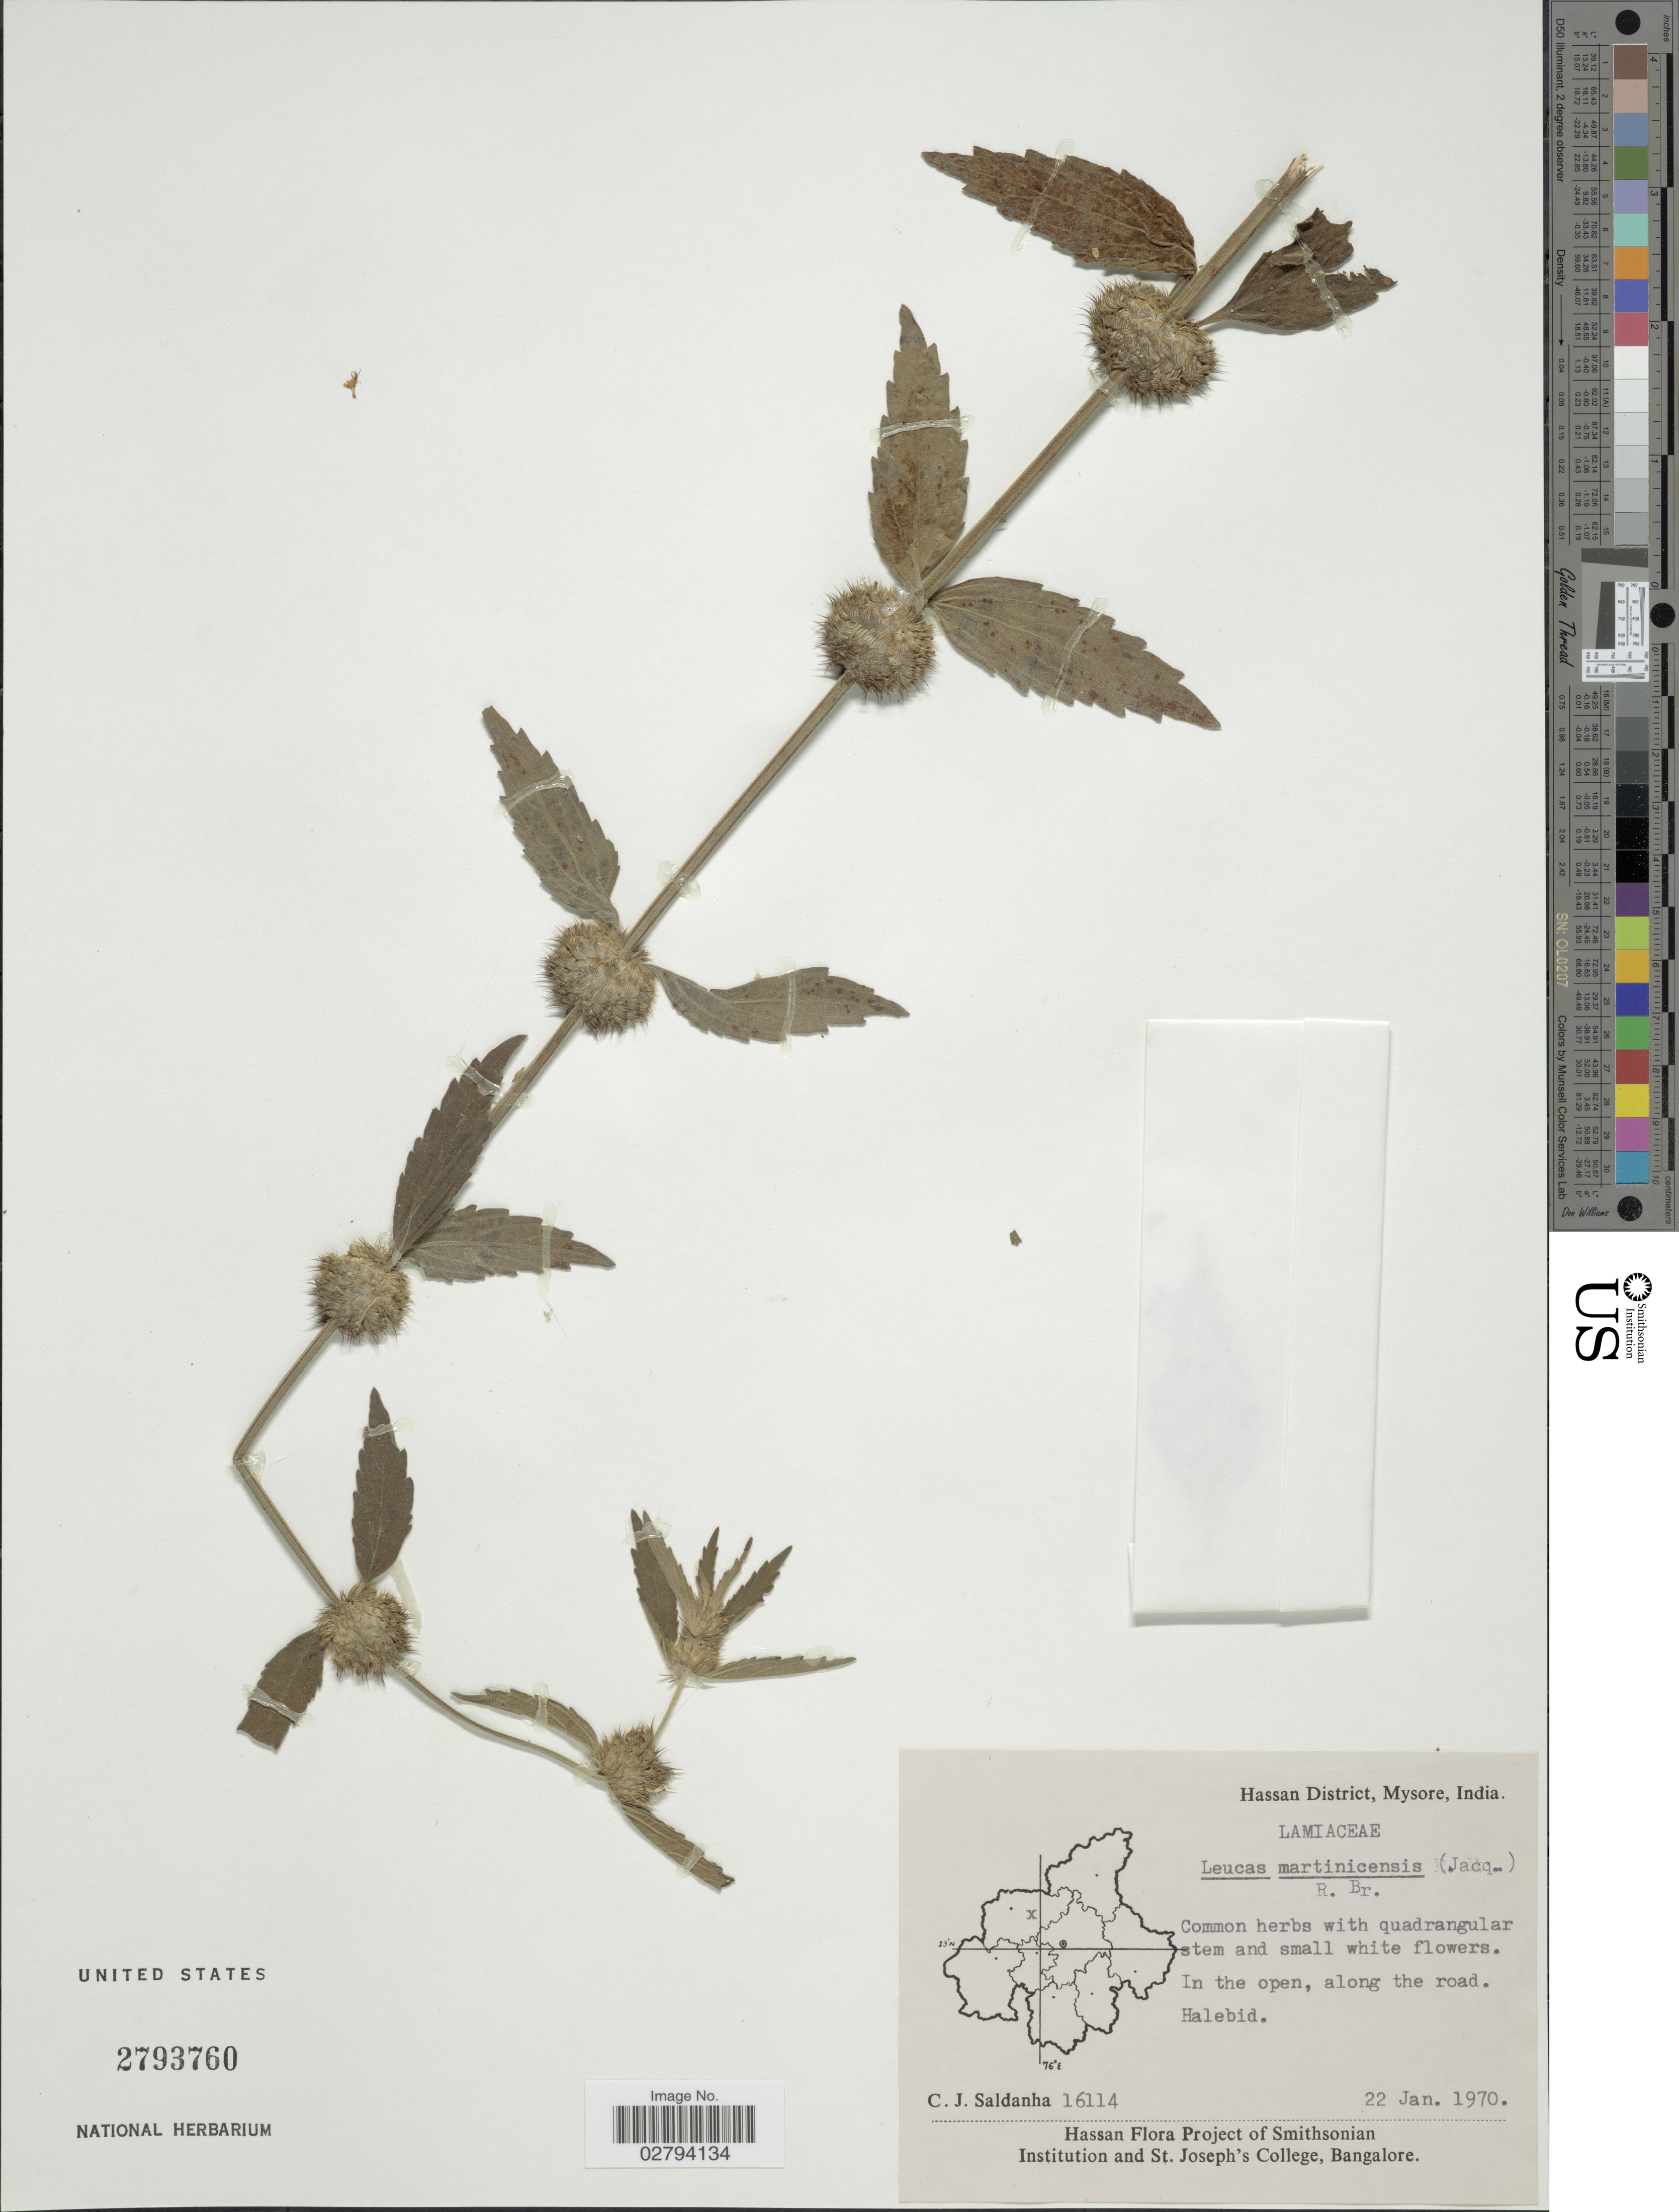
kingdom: Plantae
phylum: Tracheophyta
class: Magnoliopsida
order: Lamiales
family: Lamiaceae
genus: Leucas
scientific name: Leucas martinicensis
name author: (Jacq.) R. Br.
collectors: C. J. Saldanha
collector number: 16114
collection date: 1970-01-22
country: India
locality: Hassan District, Mysore, In the open, along the road, Halebid.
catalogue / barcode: US 2793760